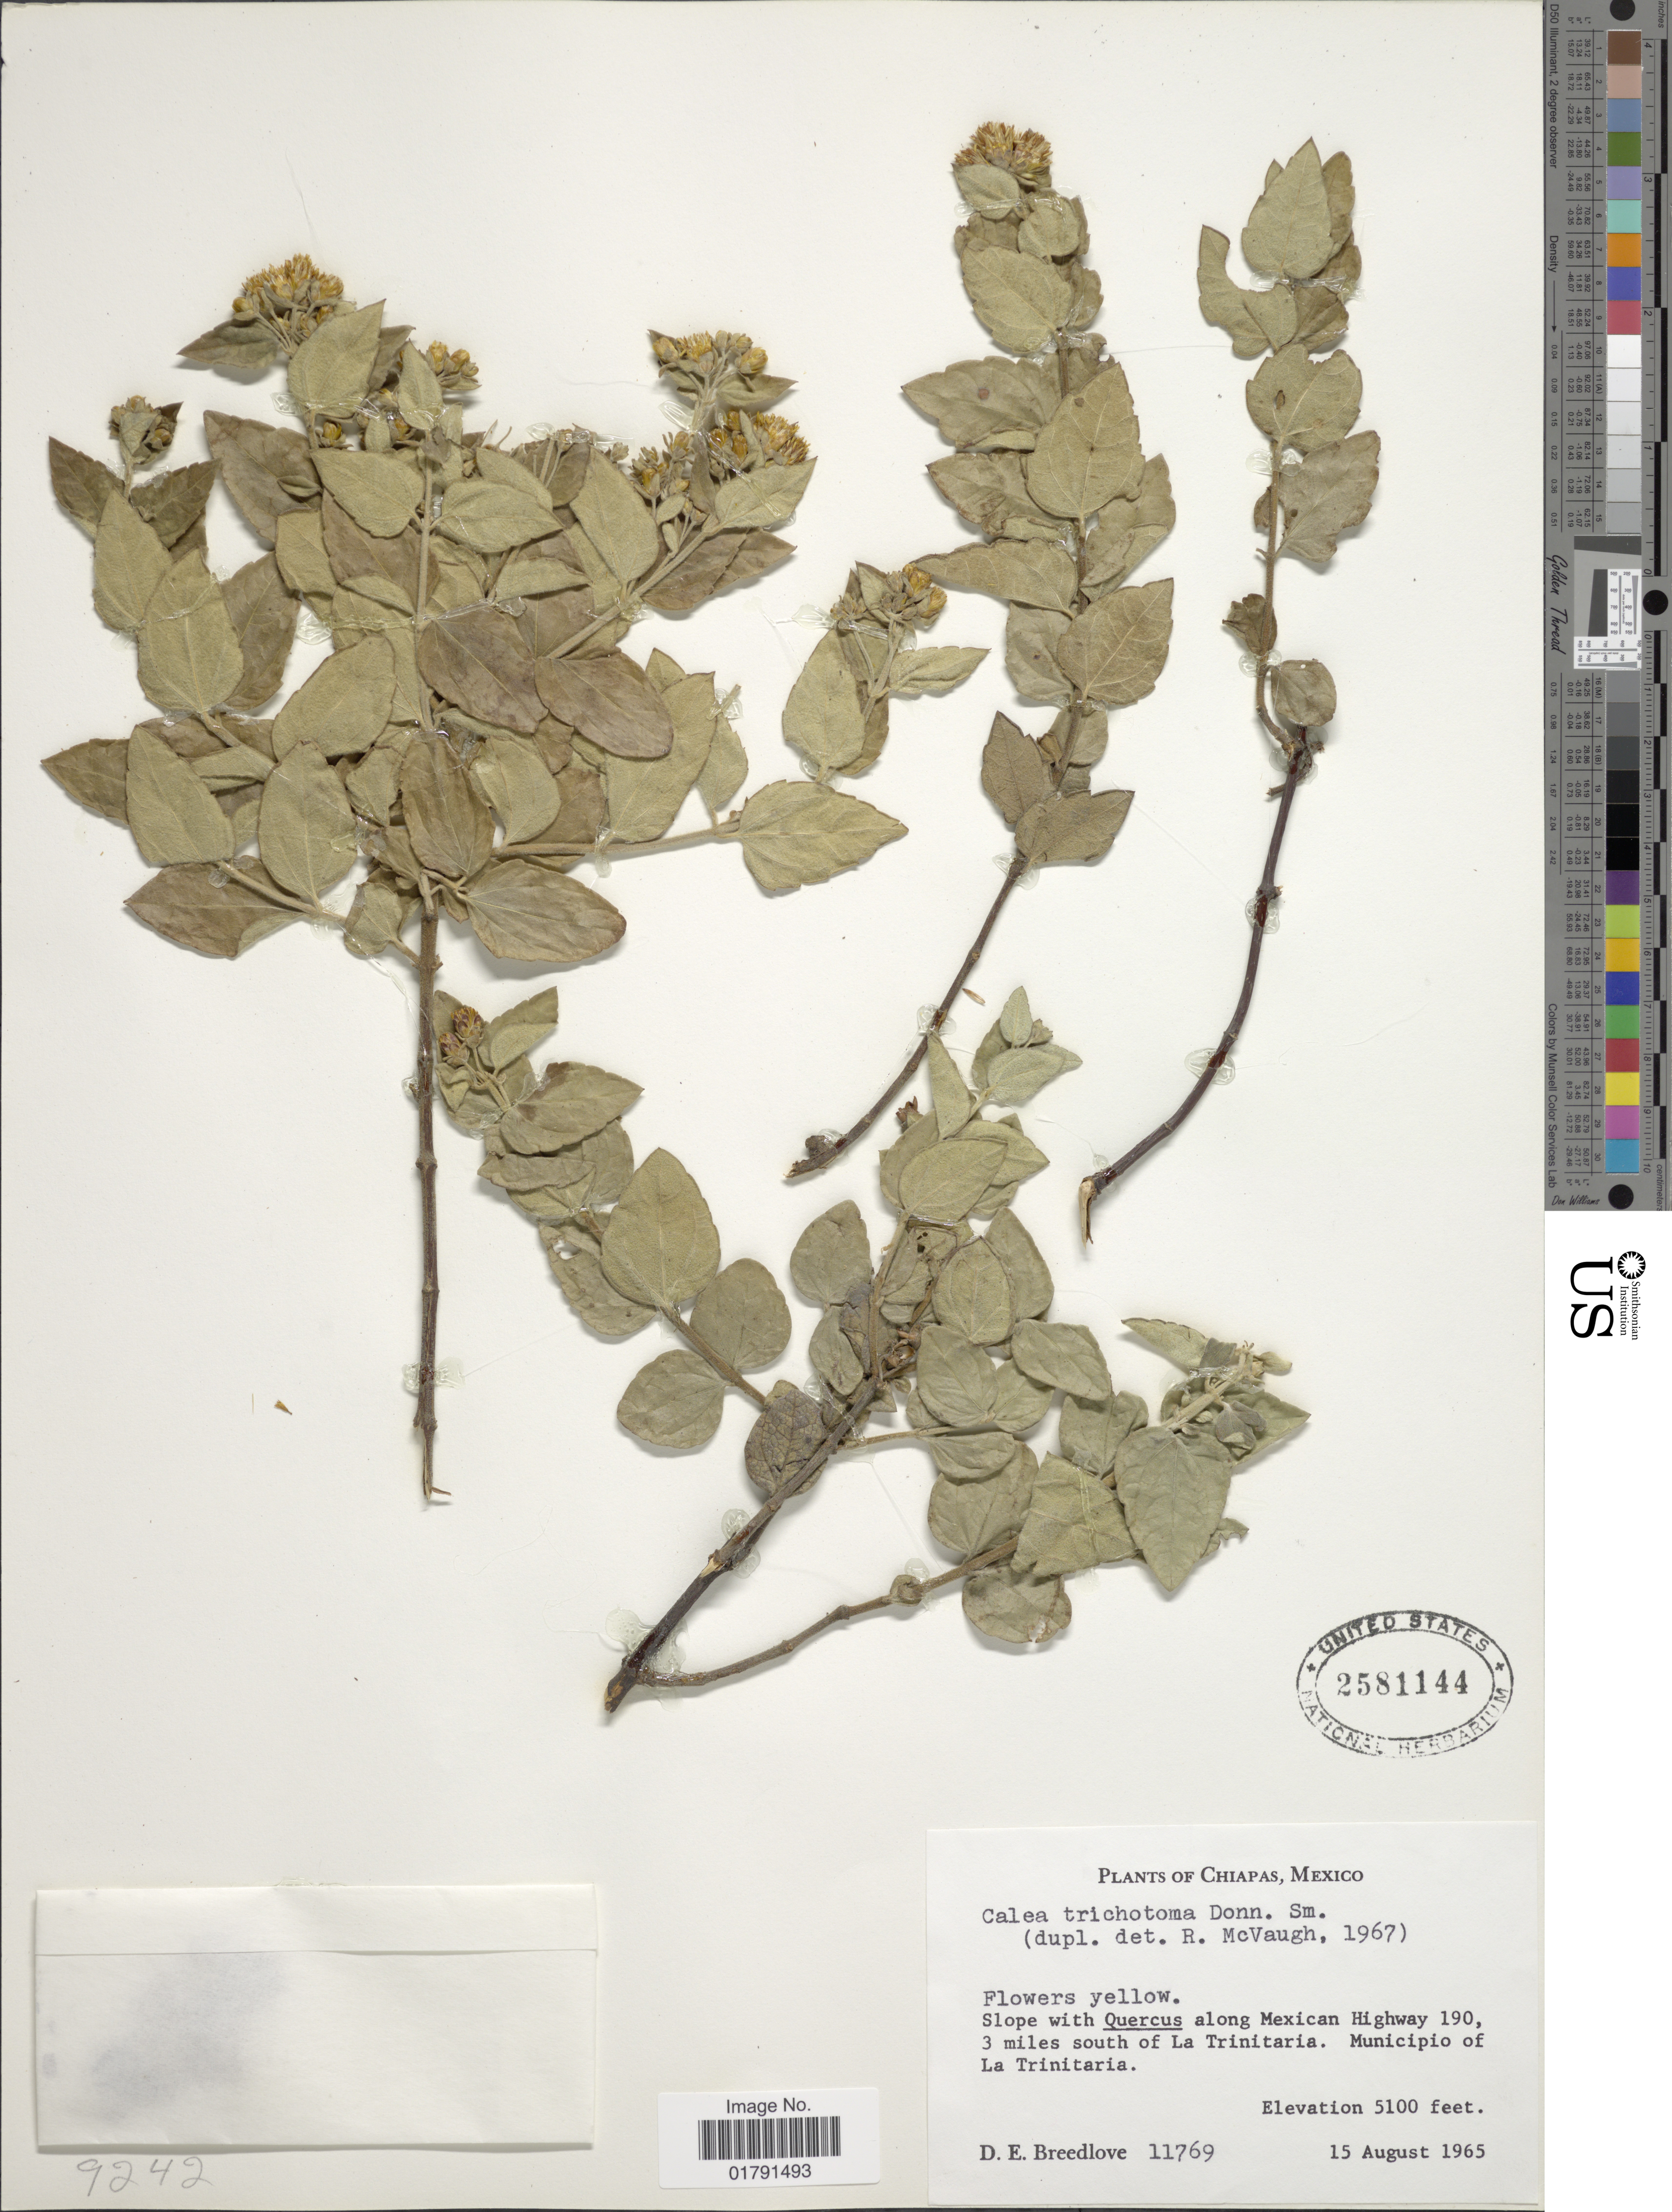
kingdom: Plantae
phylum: Tracheophyta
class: Magnoliopsida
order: Asterales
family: Asteraceae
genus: Calea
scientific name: Calea trichotoma var. trichotoma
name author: Donn. Sm.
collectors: D. E. Breedlove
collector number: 11769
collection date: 1965-08-15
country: Mexico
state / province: Chiapas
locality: Along Mexican Highway 190, 3 miles south of La Trinitaria, Municipio of La Trinitaria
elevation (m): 1554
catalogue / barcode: US 2581144